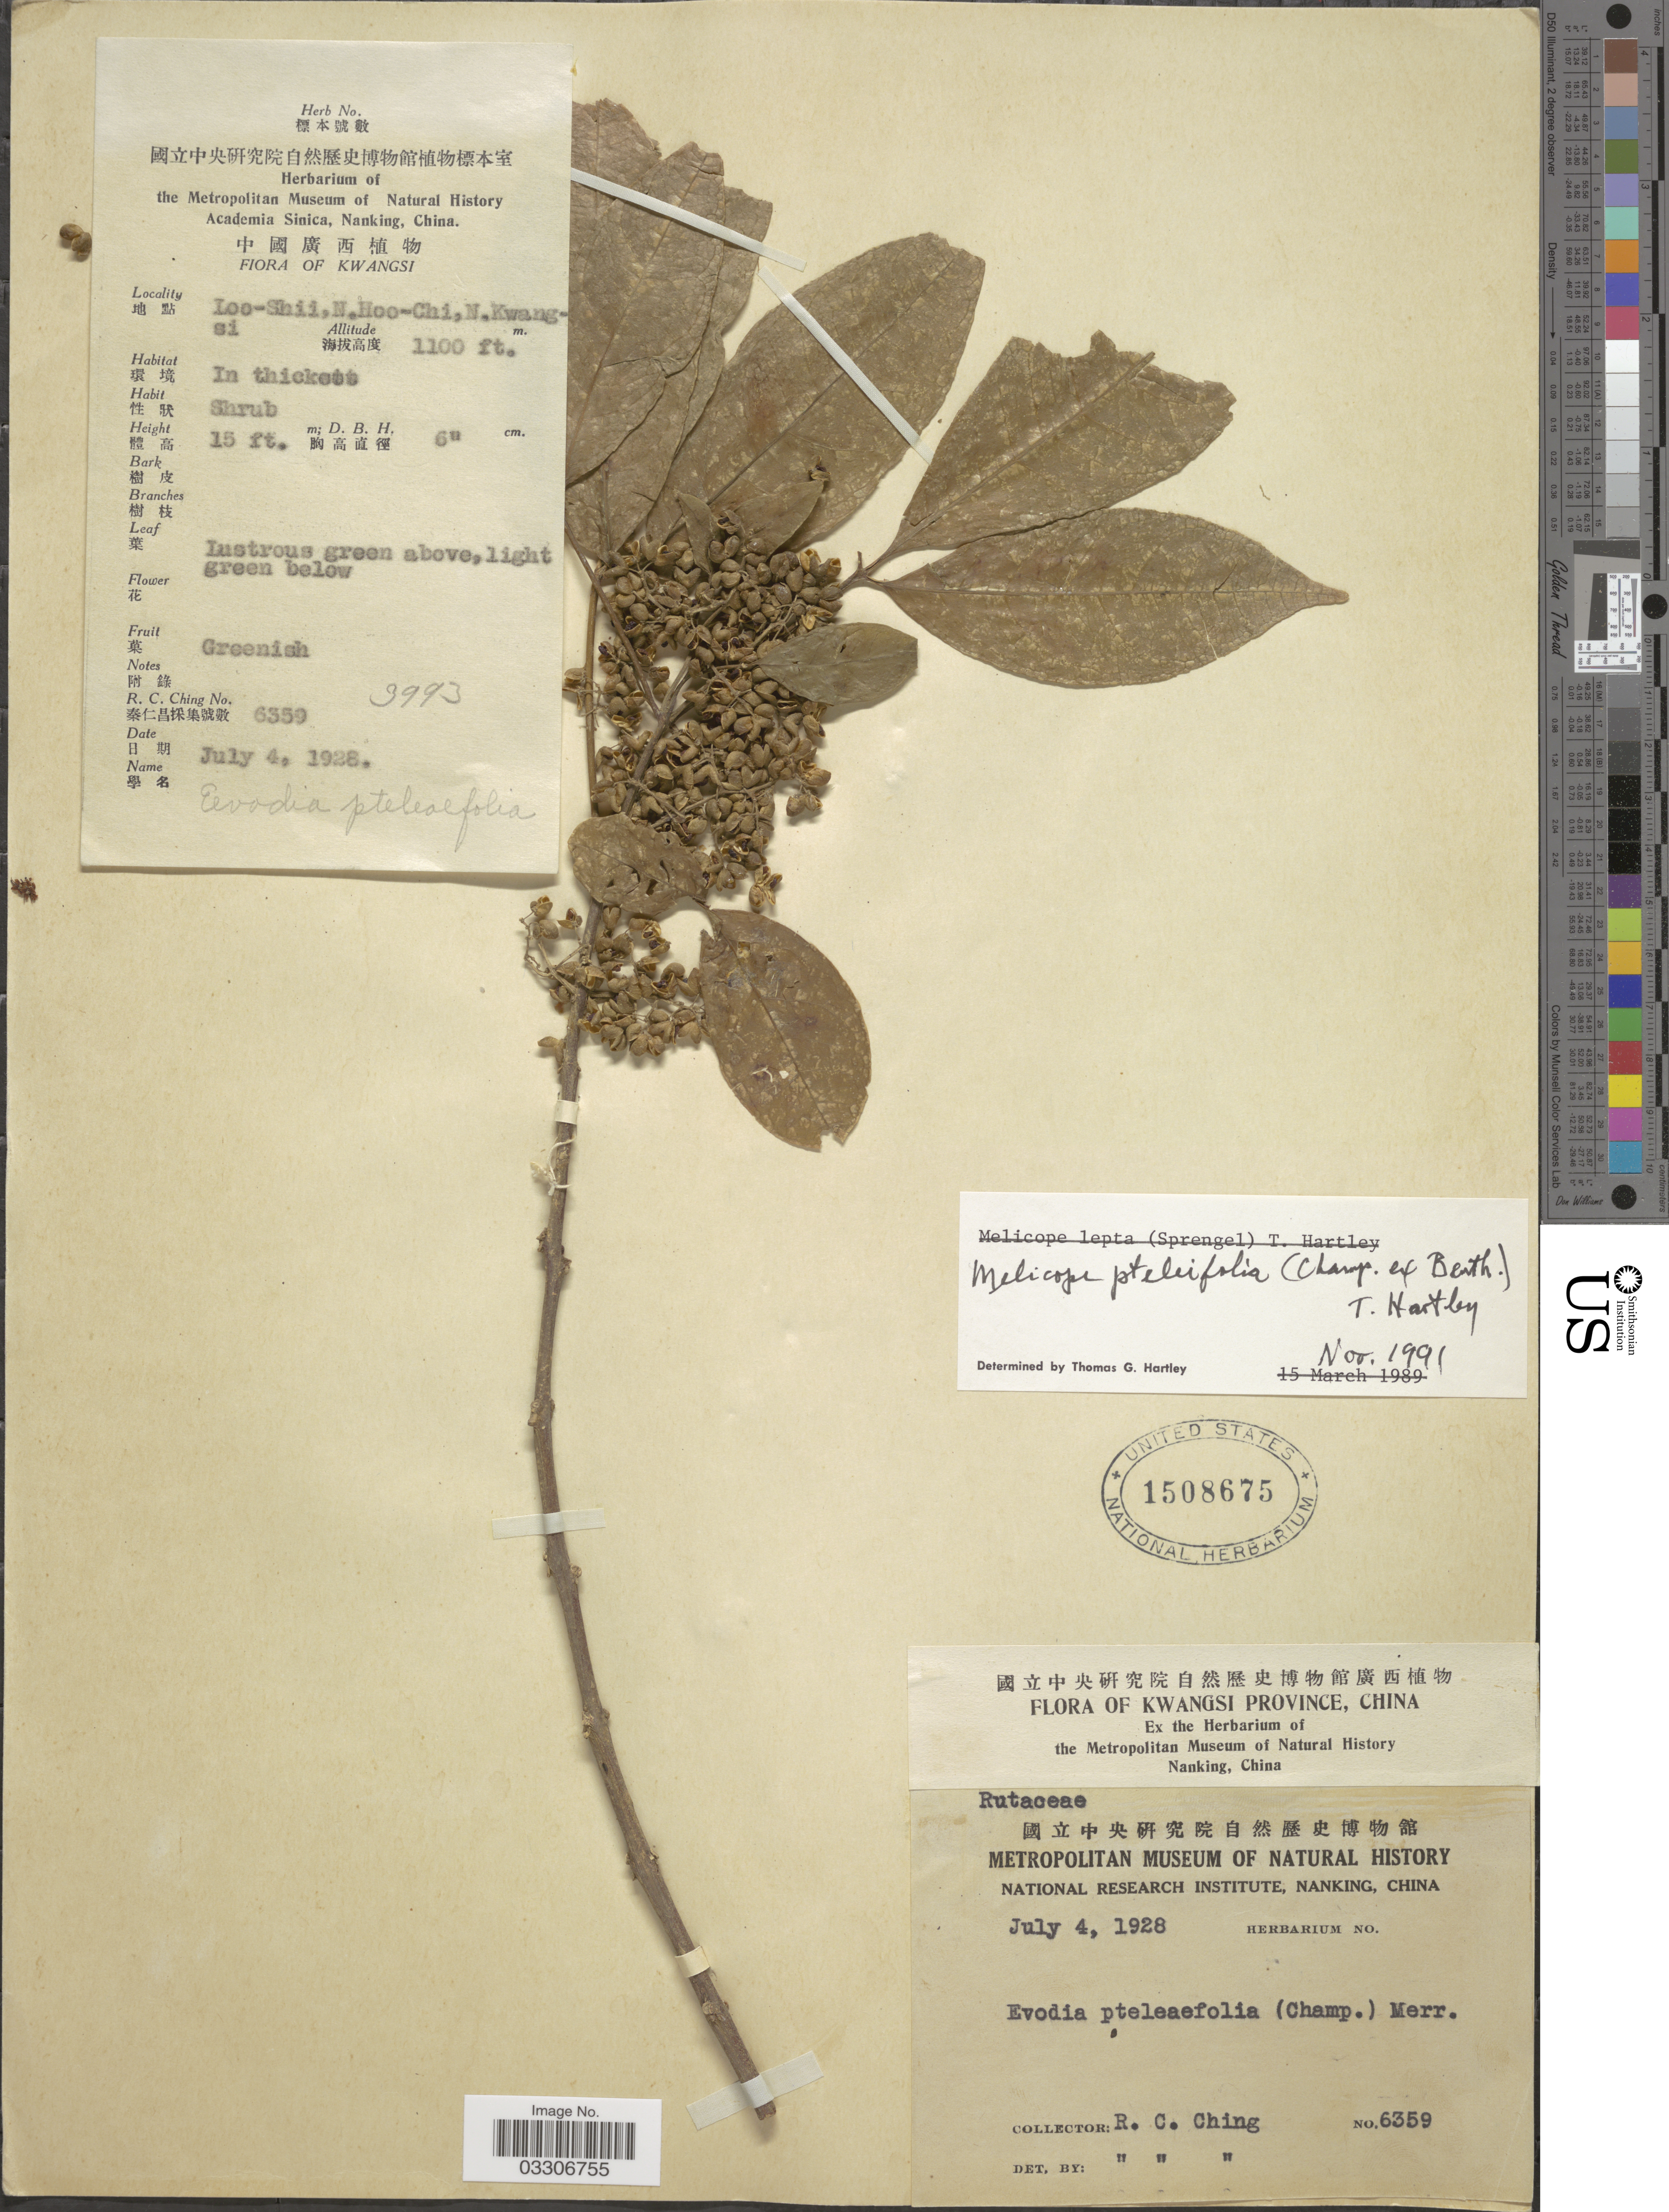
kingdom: Plantae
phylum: Tracheophyta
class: Magnoliopsida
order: Sapindales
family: Rutaceae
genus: Melicope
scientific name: Melicope pteleifolia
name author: (Champ. ex Benth.) T.G. Hartley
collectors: R. C. Ching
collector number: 6359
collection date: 1928-07-04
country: China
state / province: Guangxi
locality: Kwangsi Province. Loo-Shii, N. Hoo-Chi, N. Kwangsi.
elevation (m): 335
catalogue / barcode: US 1508675